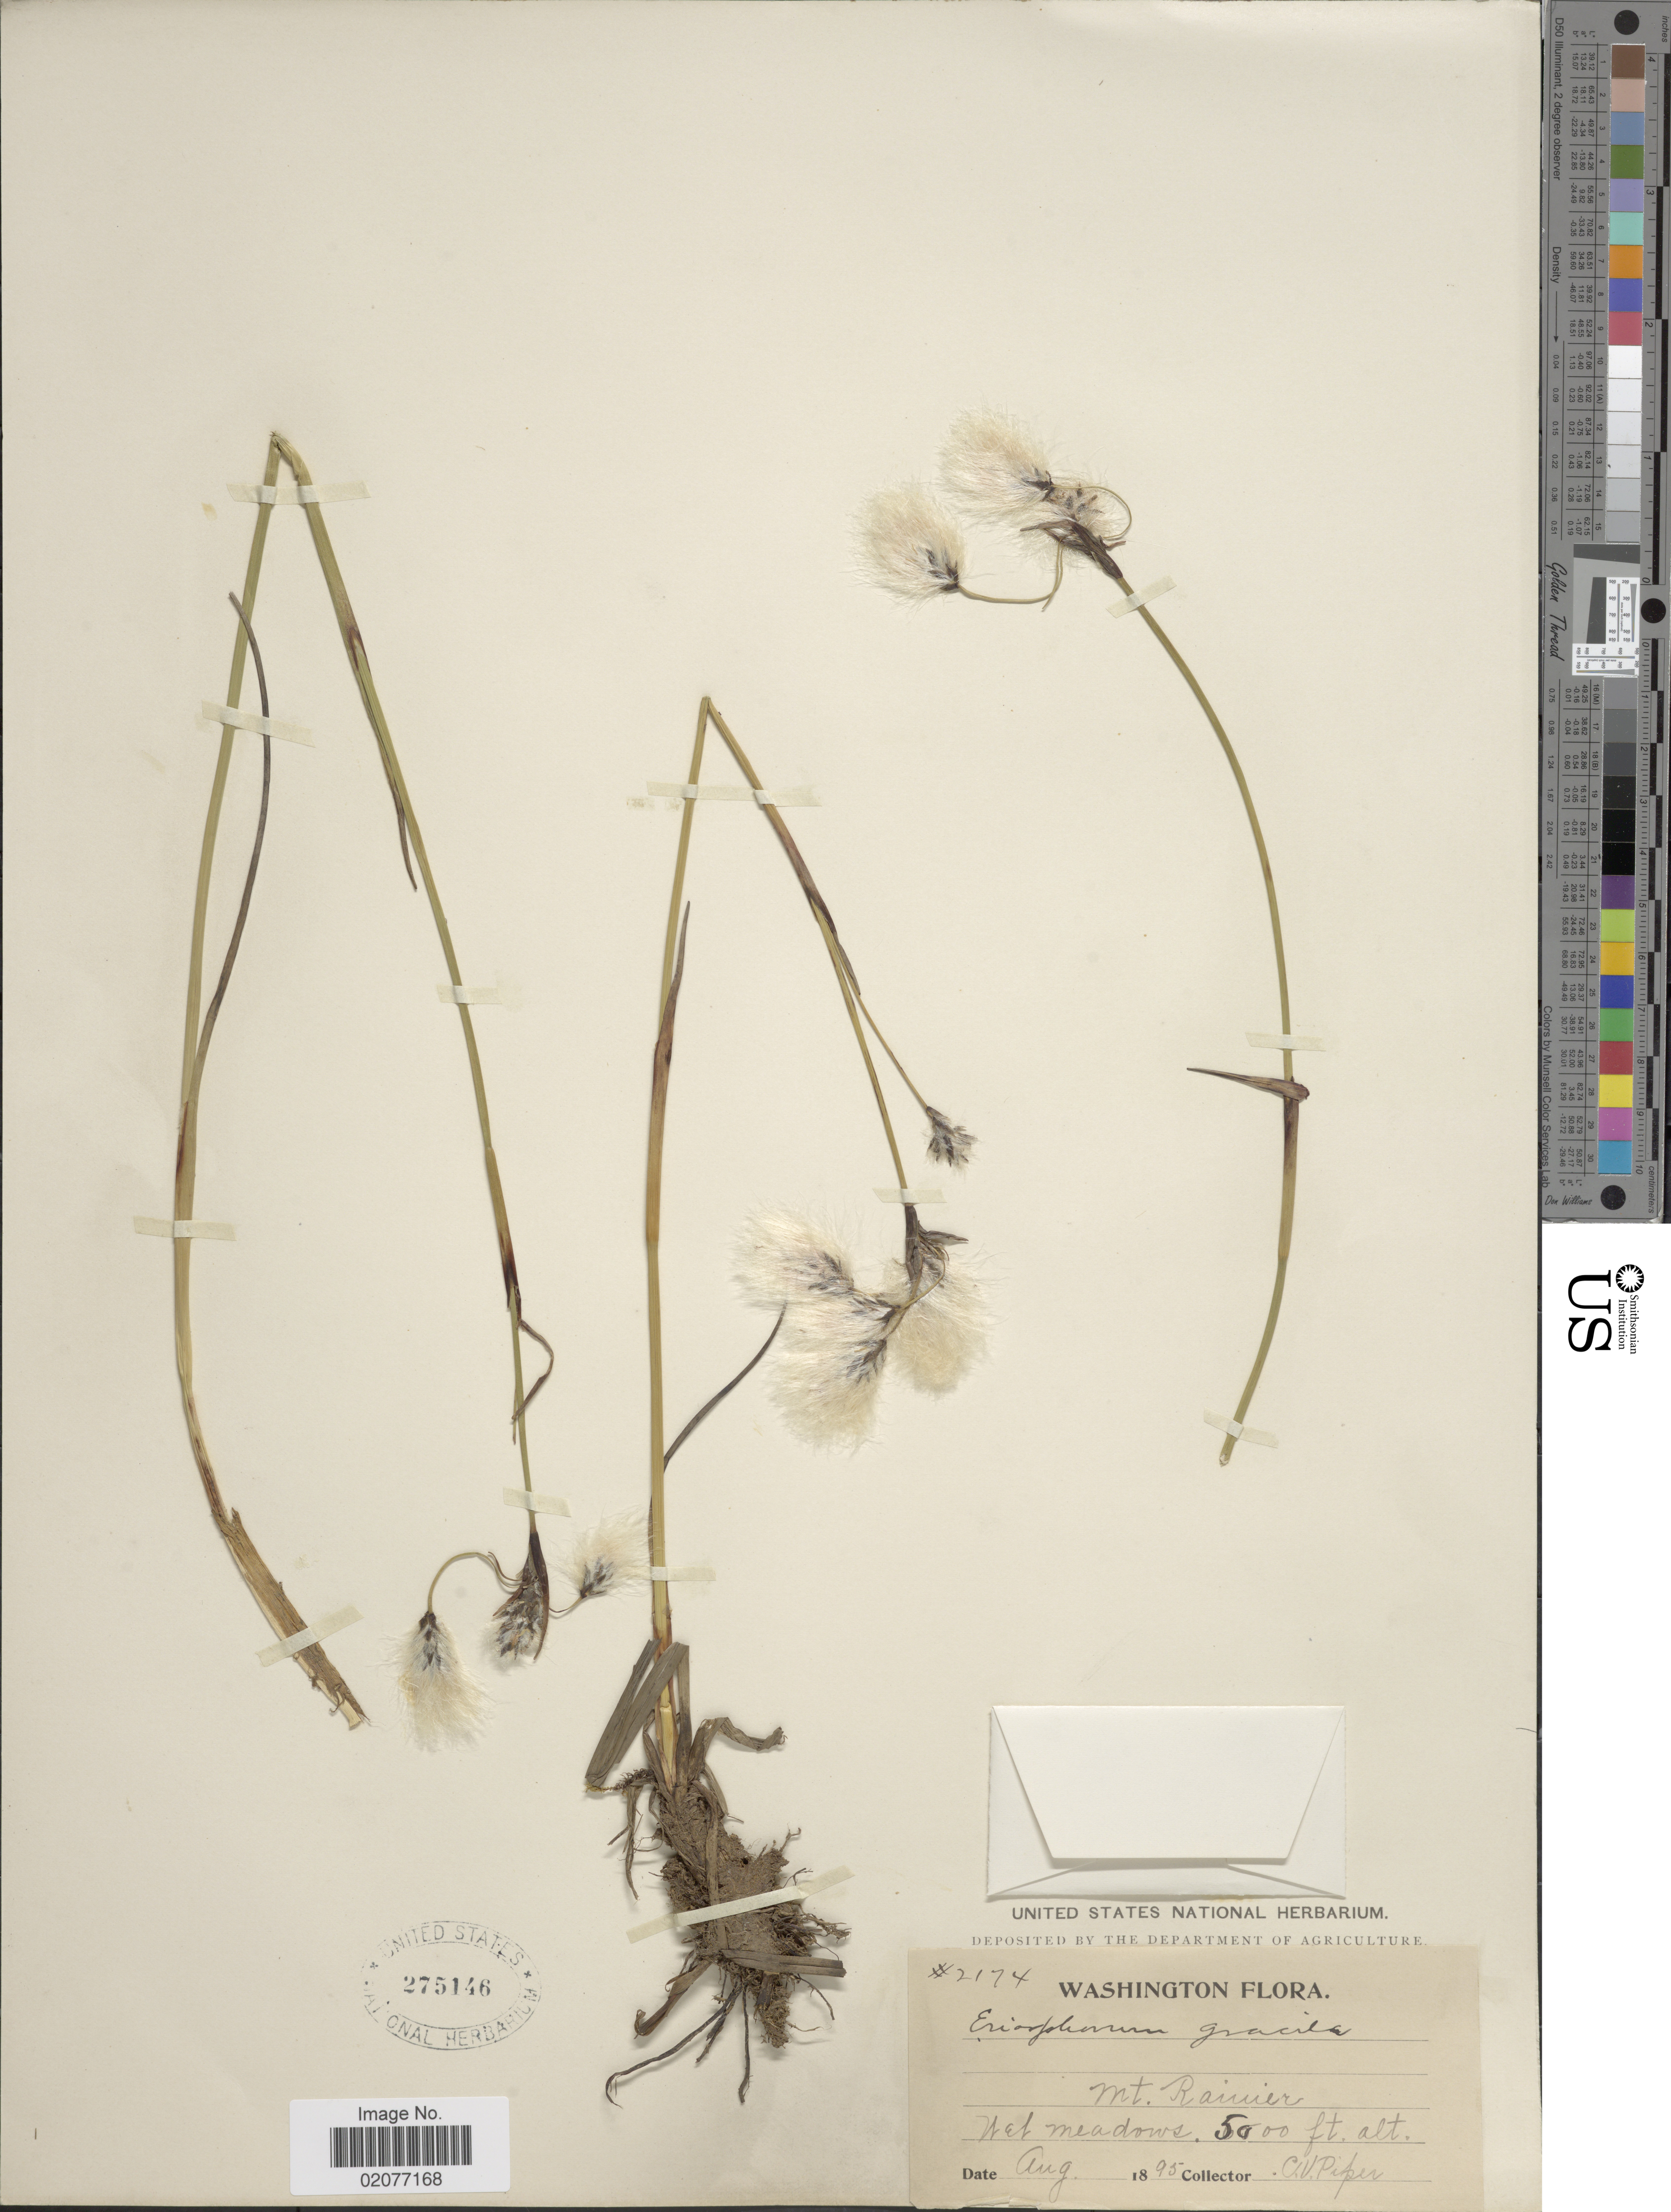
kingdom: Plantae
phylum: Tracheophyta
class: Liliopsida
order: Poales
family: Cyperaceae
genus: Eriophorum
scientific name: Eriophorum gracile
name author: W.D.J. Koch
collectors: C. V. Piper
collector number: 2174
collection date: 1895-08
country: United States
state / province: Washington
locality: Washington. Mt. Rainier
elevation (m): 1524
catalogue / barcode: US 275146